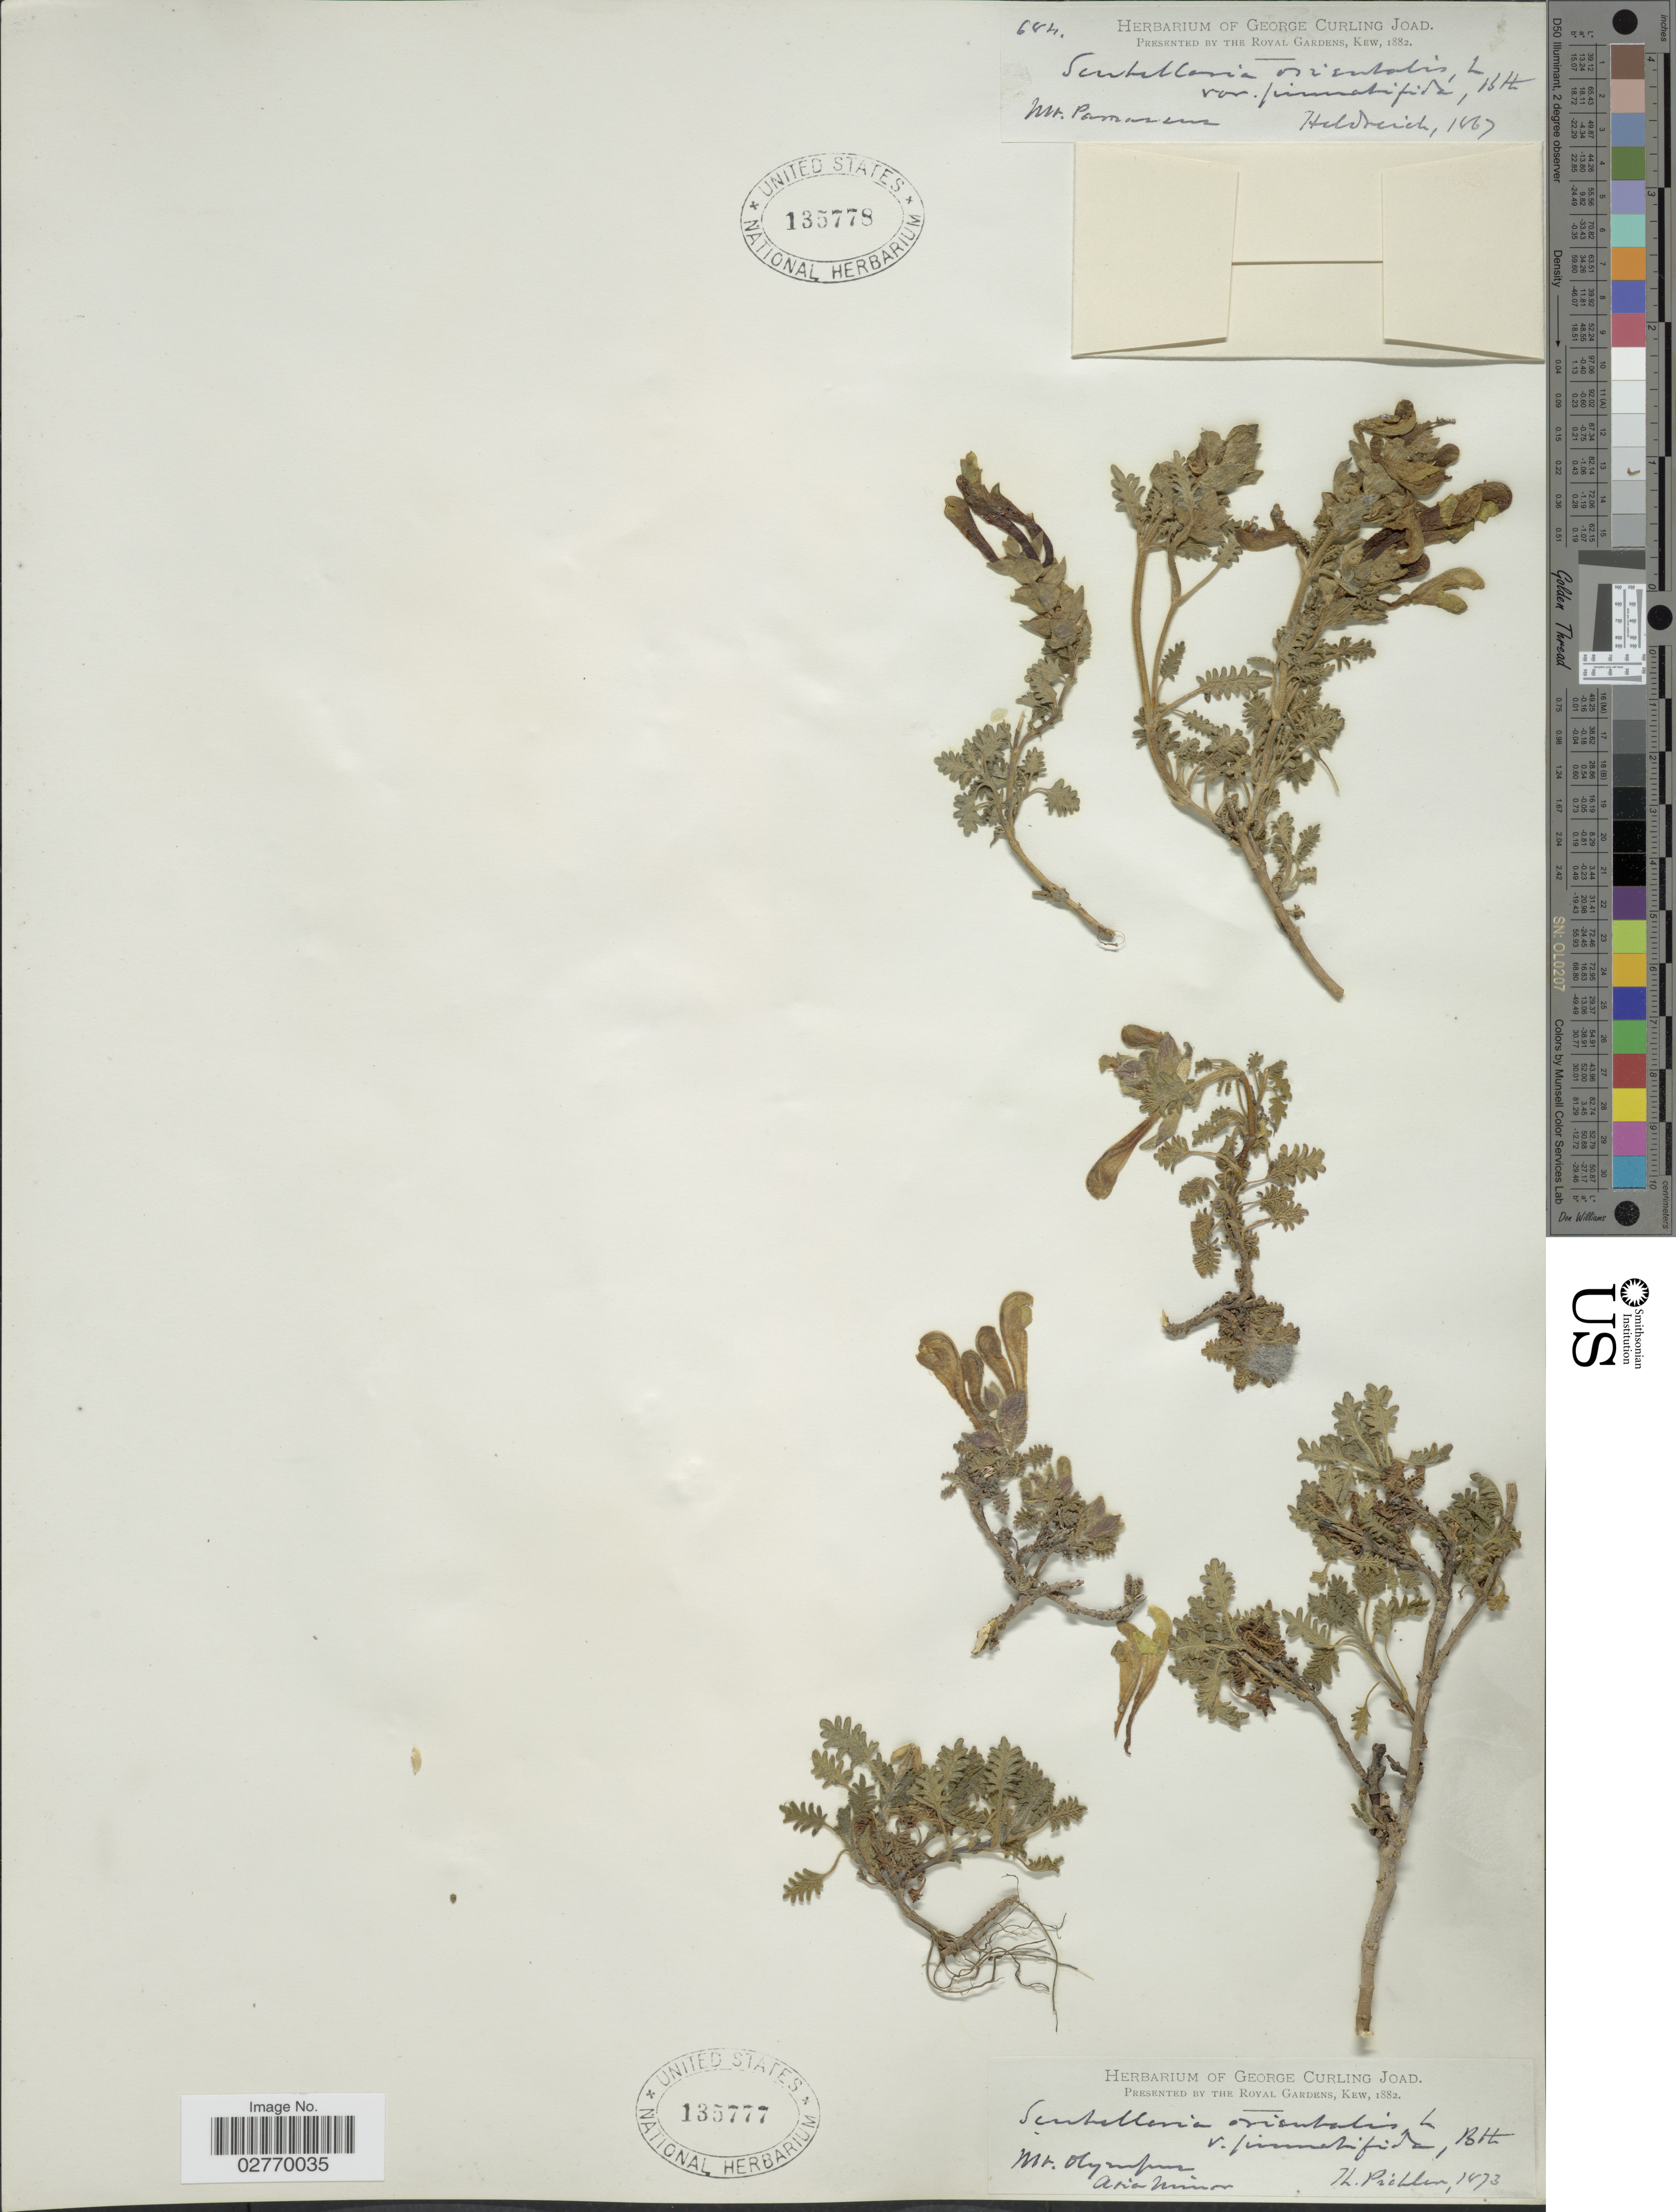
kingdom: Plantae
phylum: Tracheophyta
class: Magnoliopsida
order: Lamiales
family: Lamiaceae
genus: Scutellaria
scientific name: Scutellaria orientalis var. pinnatifida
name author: Rchb.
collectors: T. Pichler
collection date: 1873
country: Turkey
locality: Mt Olympus. Asia Minor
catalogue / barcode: US 135777